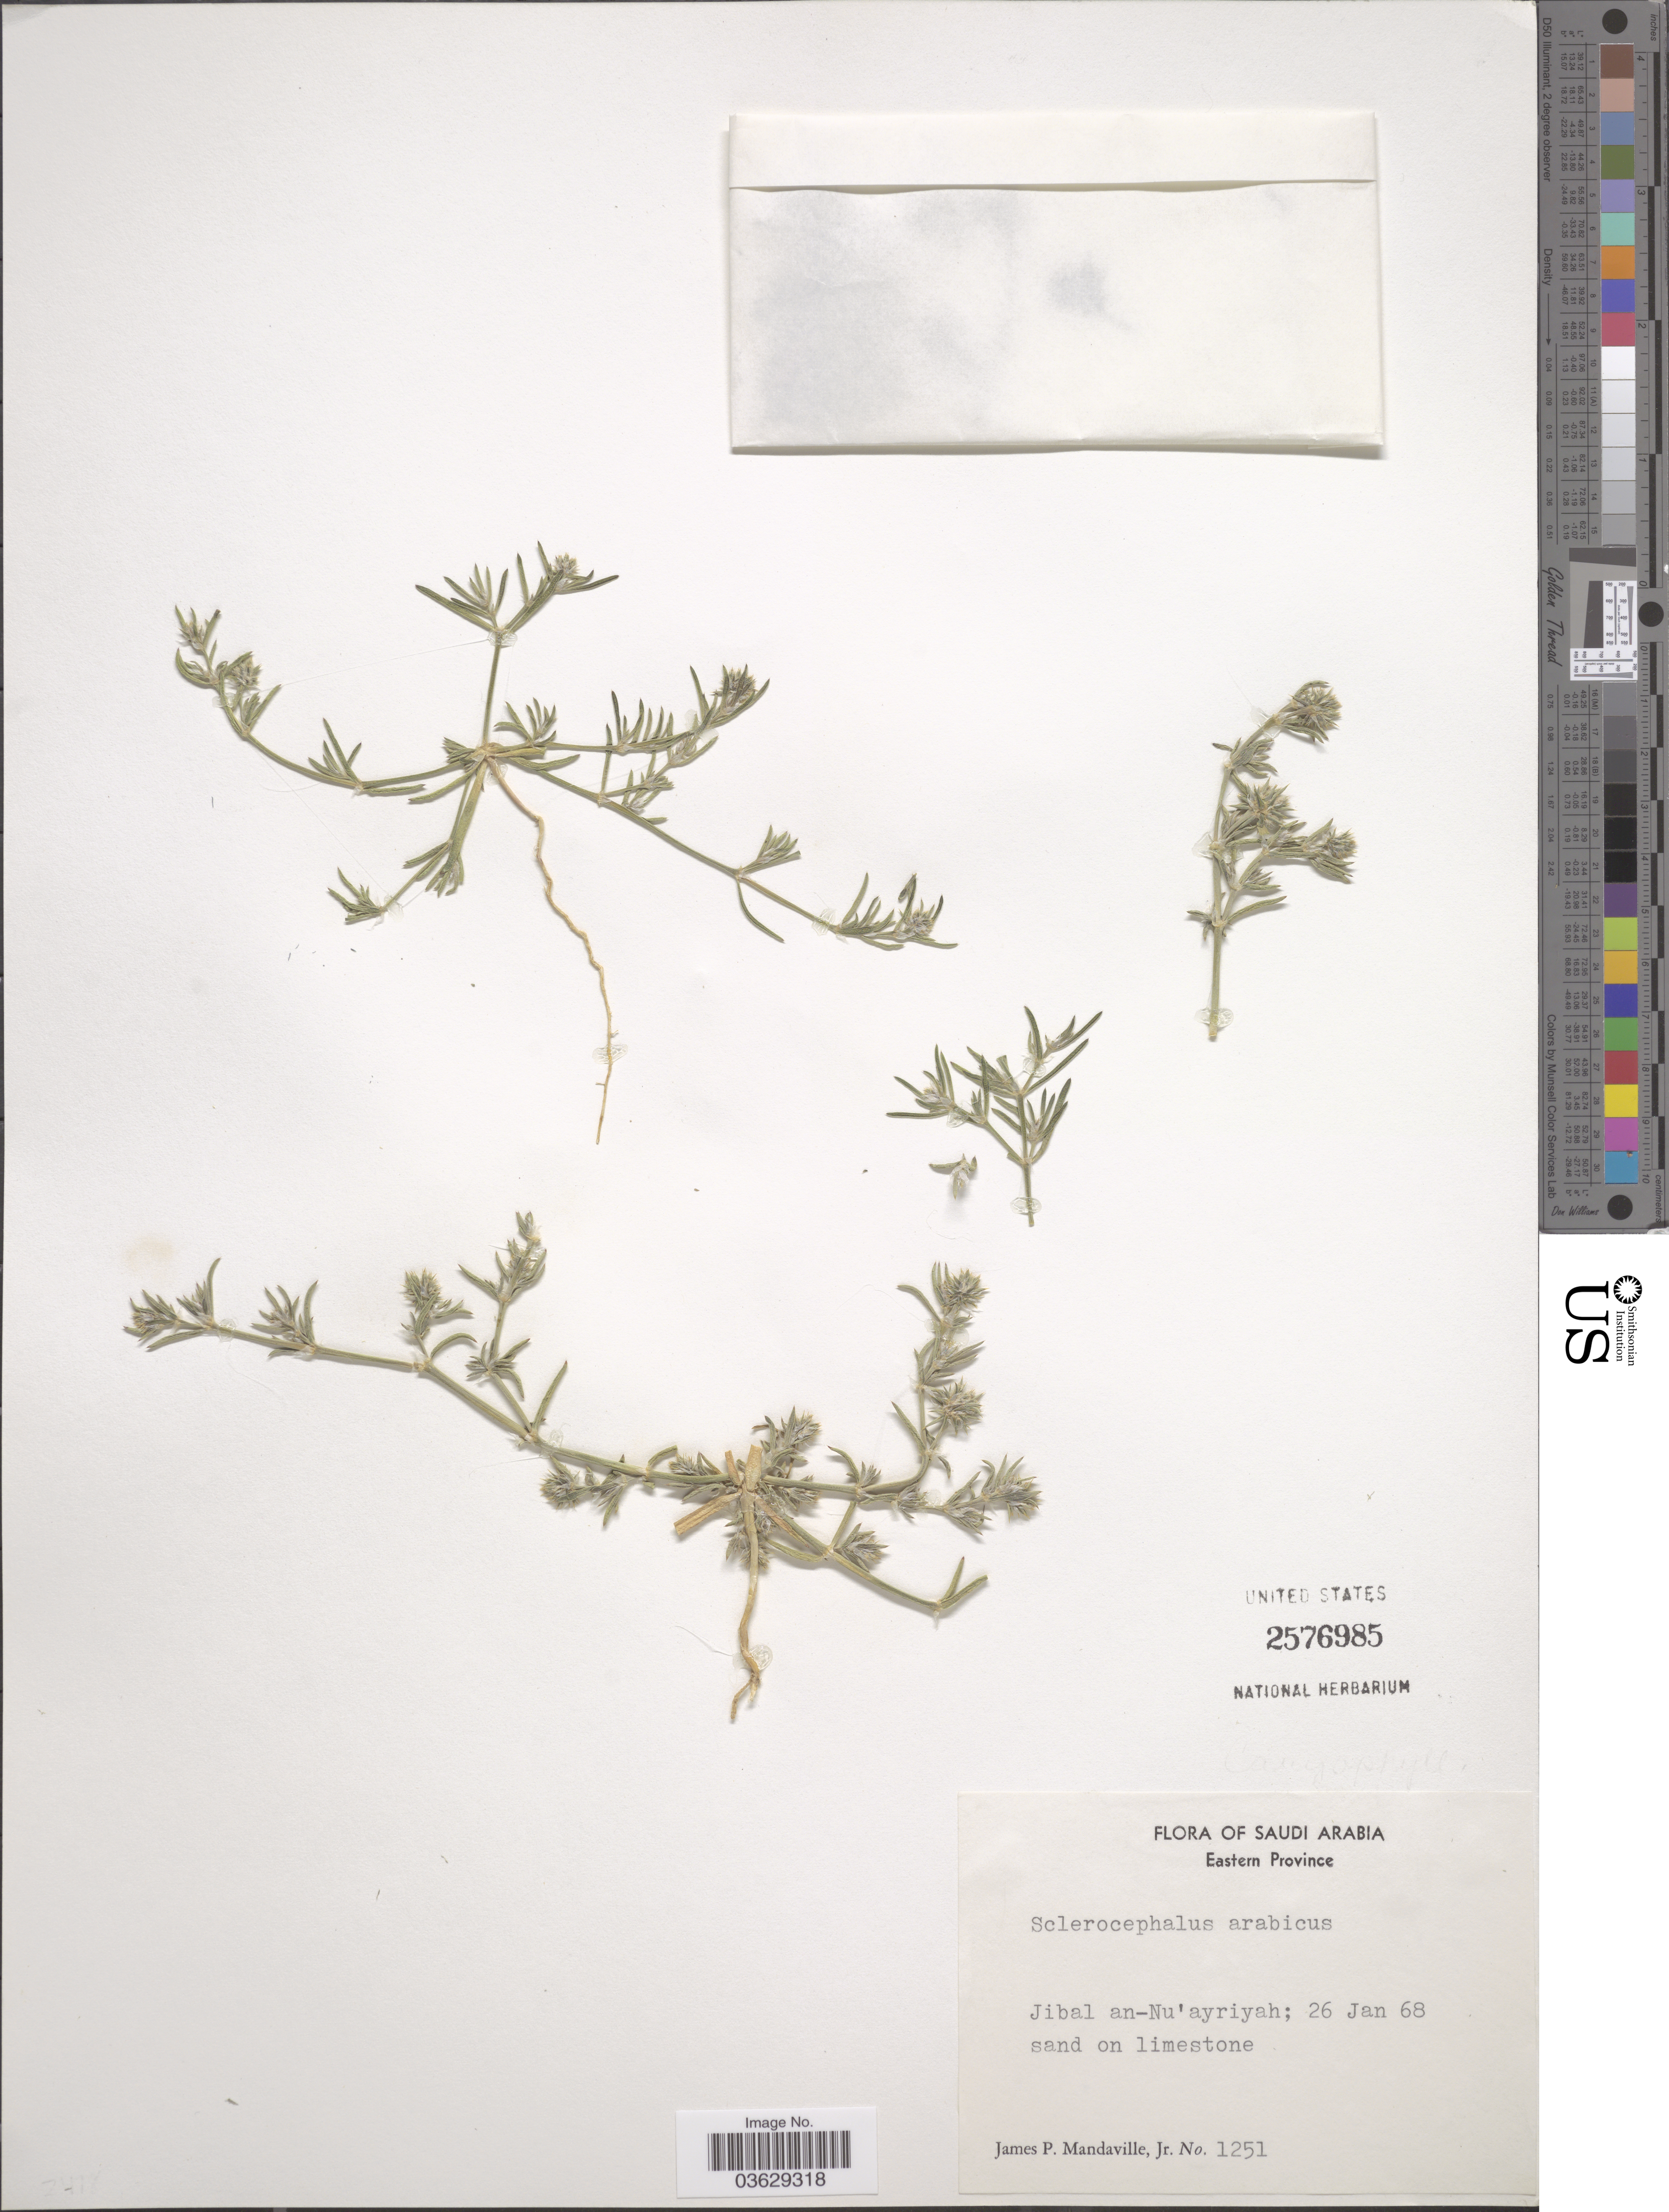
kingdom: Plantae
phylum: Tracheophyta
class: Magnoliopsida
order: Caryophyllales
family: Caryophyllaceae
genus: Gymnocarpos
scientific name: Gymnocarpos sclerocephalus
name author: (Decne.) Dahlgren & Thulin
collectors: J. Mandaville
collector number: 1251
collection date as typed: Transcribed d/m/y: 26/1/68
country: Saudi Arabia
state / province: Ash Sharqiyah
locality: Eastern Province. Jibal an-Nu'ayriyah.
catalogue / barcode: US 2576985